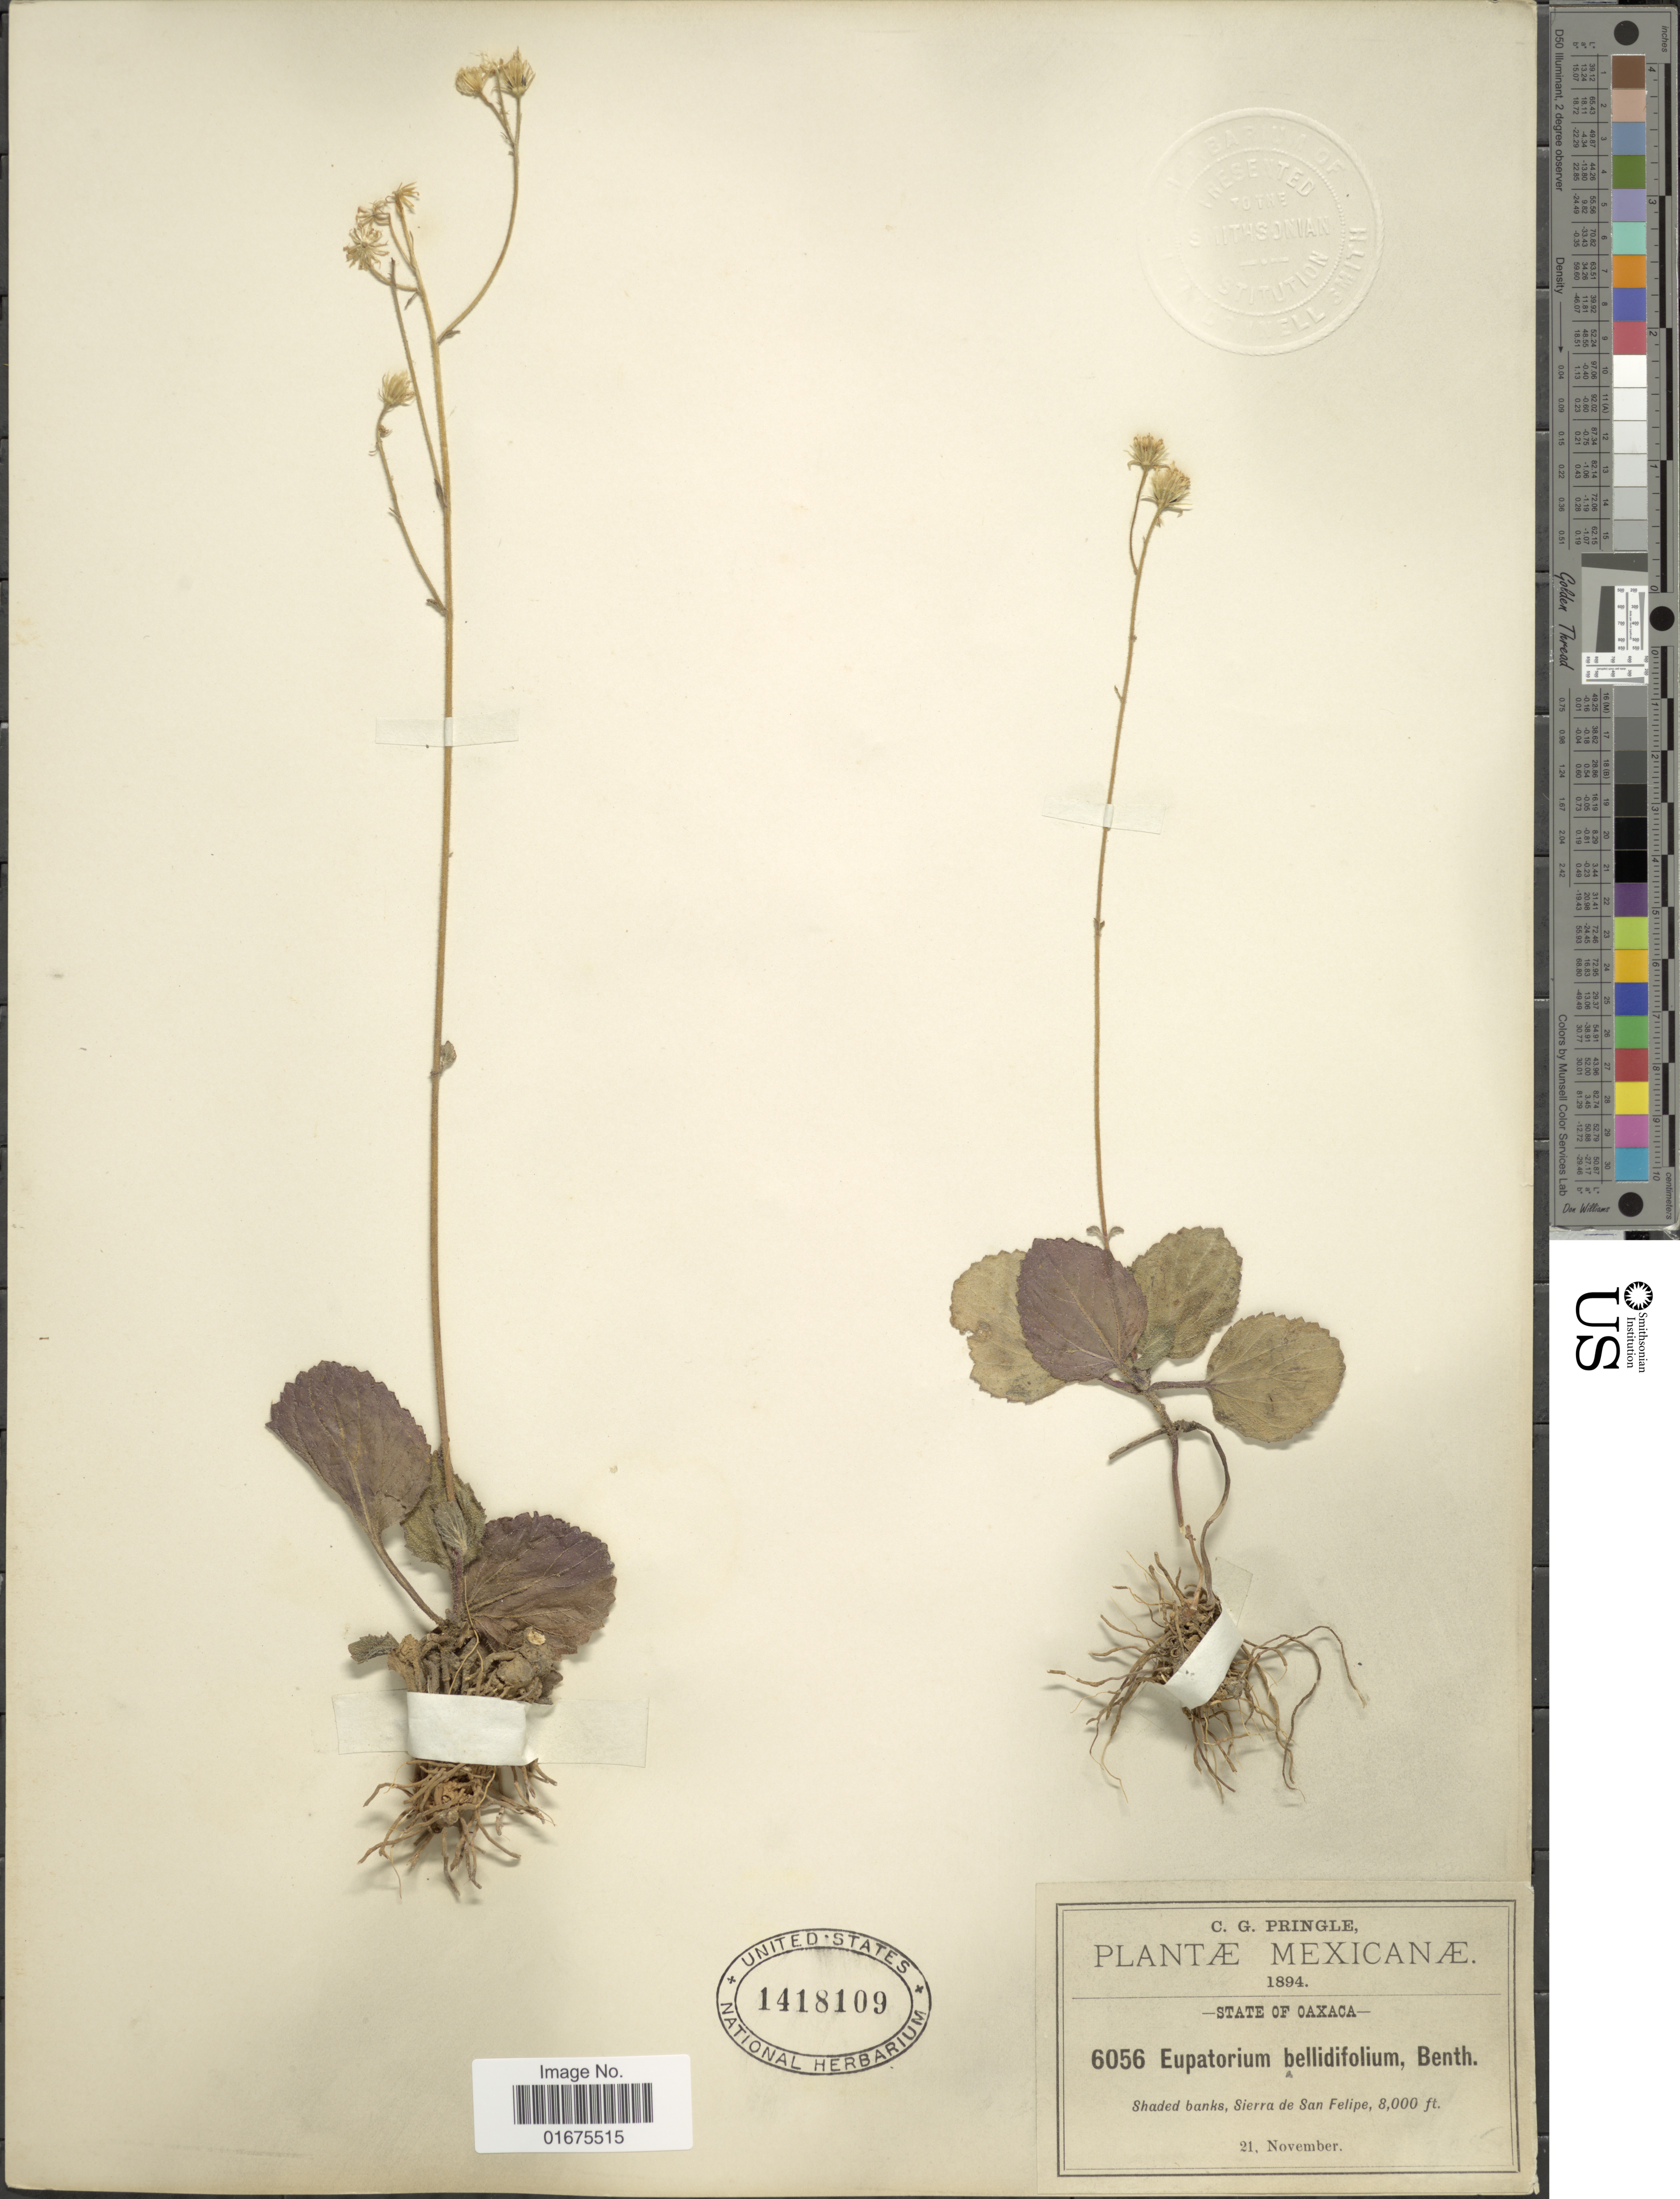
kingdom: Plantae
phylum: Tracheophyta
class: Magnoliopsida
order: Asterales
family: Asteraceae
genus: Ageratina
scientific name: Ageratina bellidifolia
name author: (Benth.) R.M. King & H. Rob.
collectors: C. G. Pringle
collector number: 6056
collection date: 1894-11-21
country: Mexico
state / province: Oaxaca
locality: Shaded banks, Sierra de San Felipe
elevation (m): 2438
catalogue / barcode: US 1418109